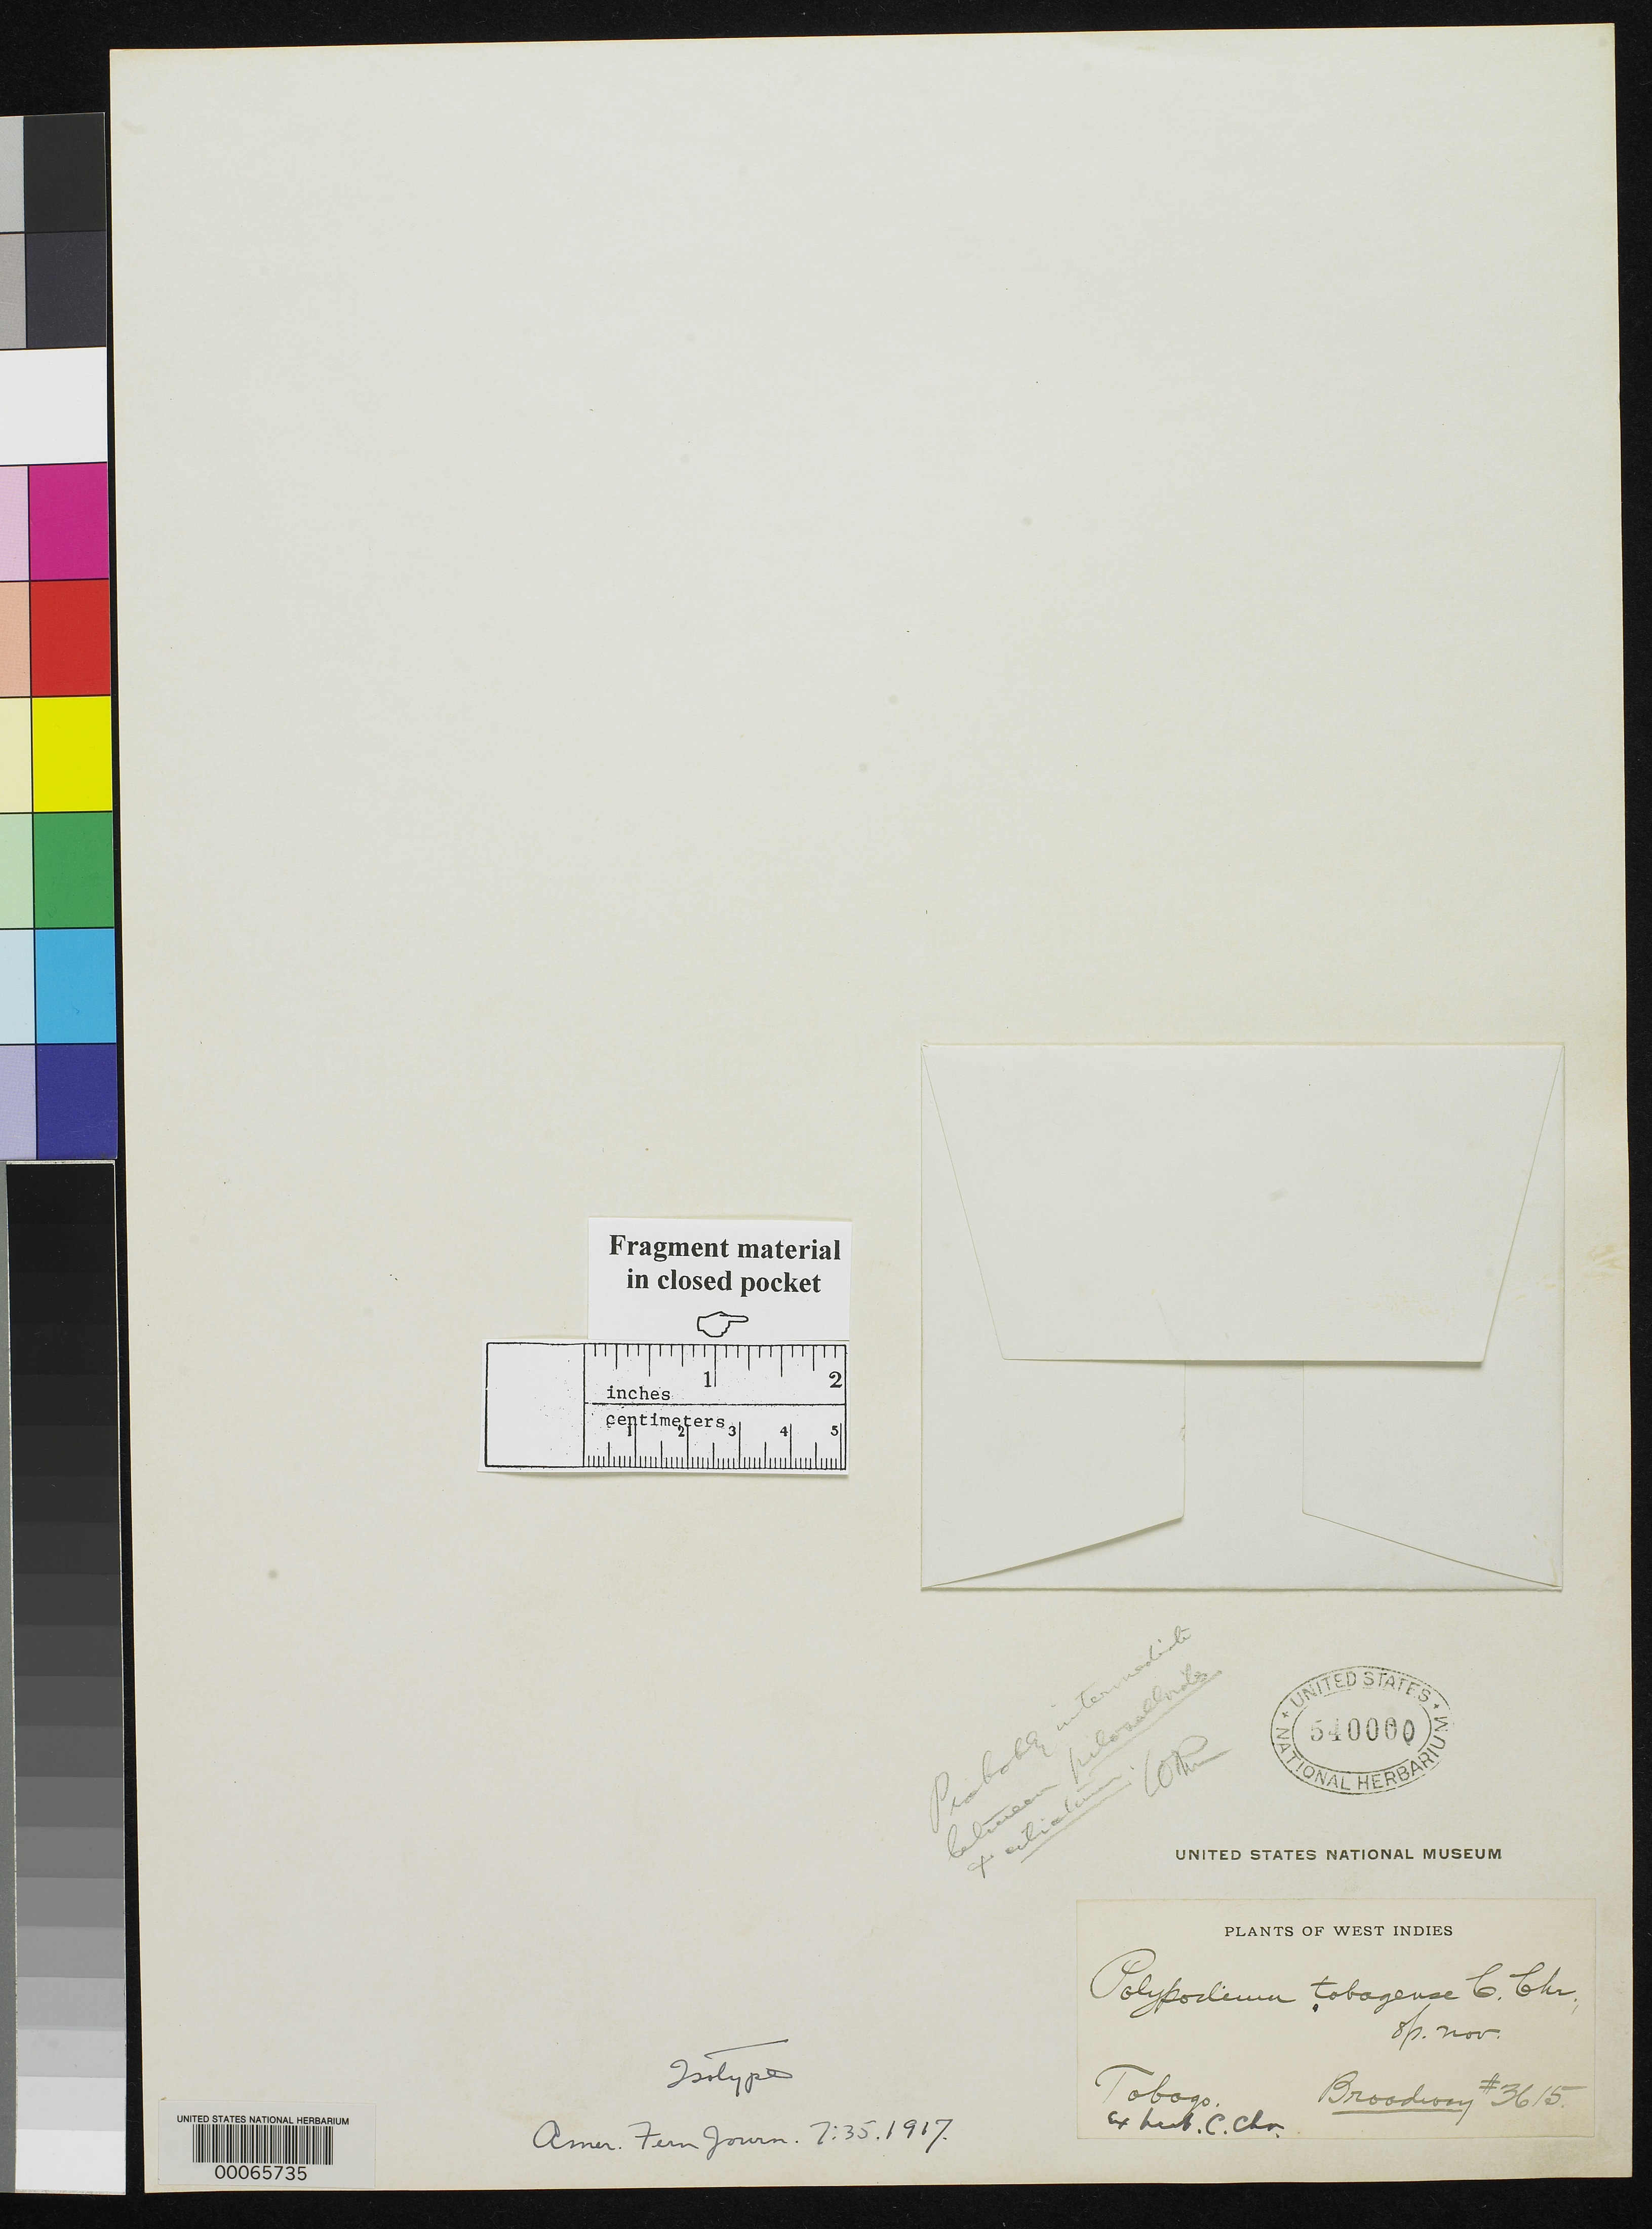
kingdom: Plantae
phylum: Tracheophyta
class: Polypodiopsida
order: Polypodiales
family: Polypodiaceae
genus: Polypodium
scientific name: Polypodium tobagense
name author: C. Chr.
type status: Type Collection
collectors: W. E. Broadway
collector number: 3615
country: Trinidad and Tobago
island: Trinidad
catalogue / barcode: US 540000